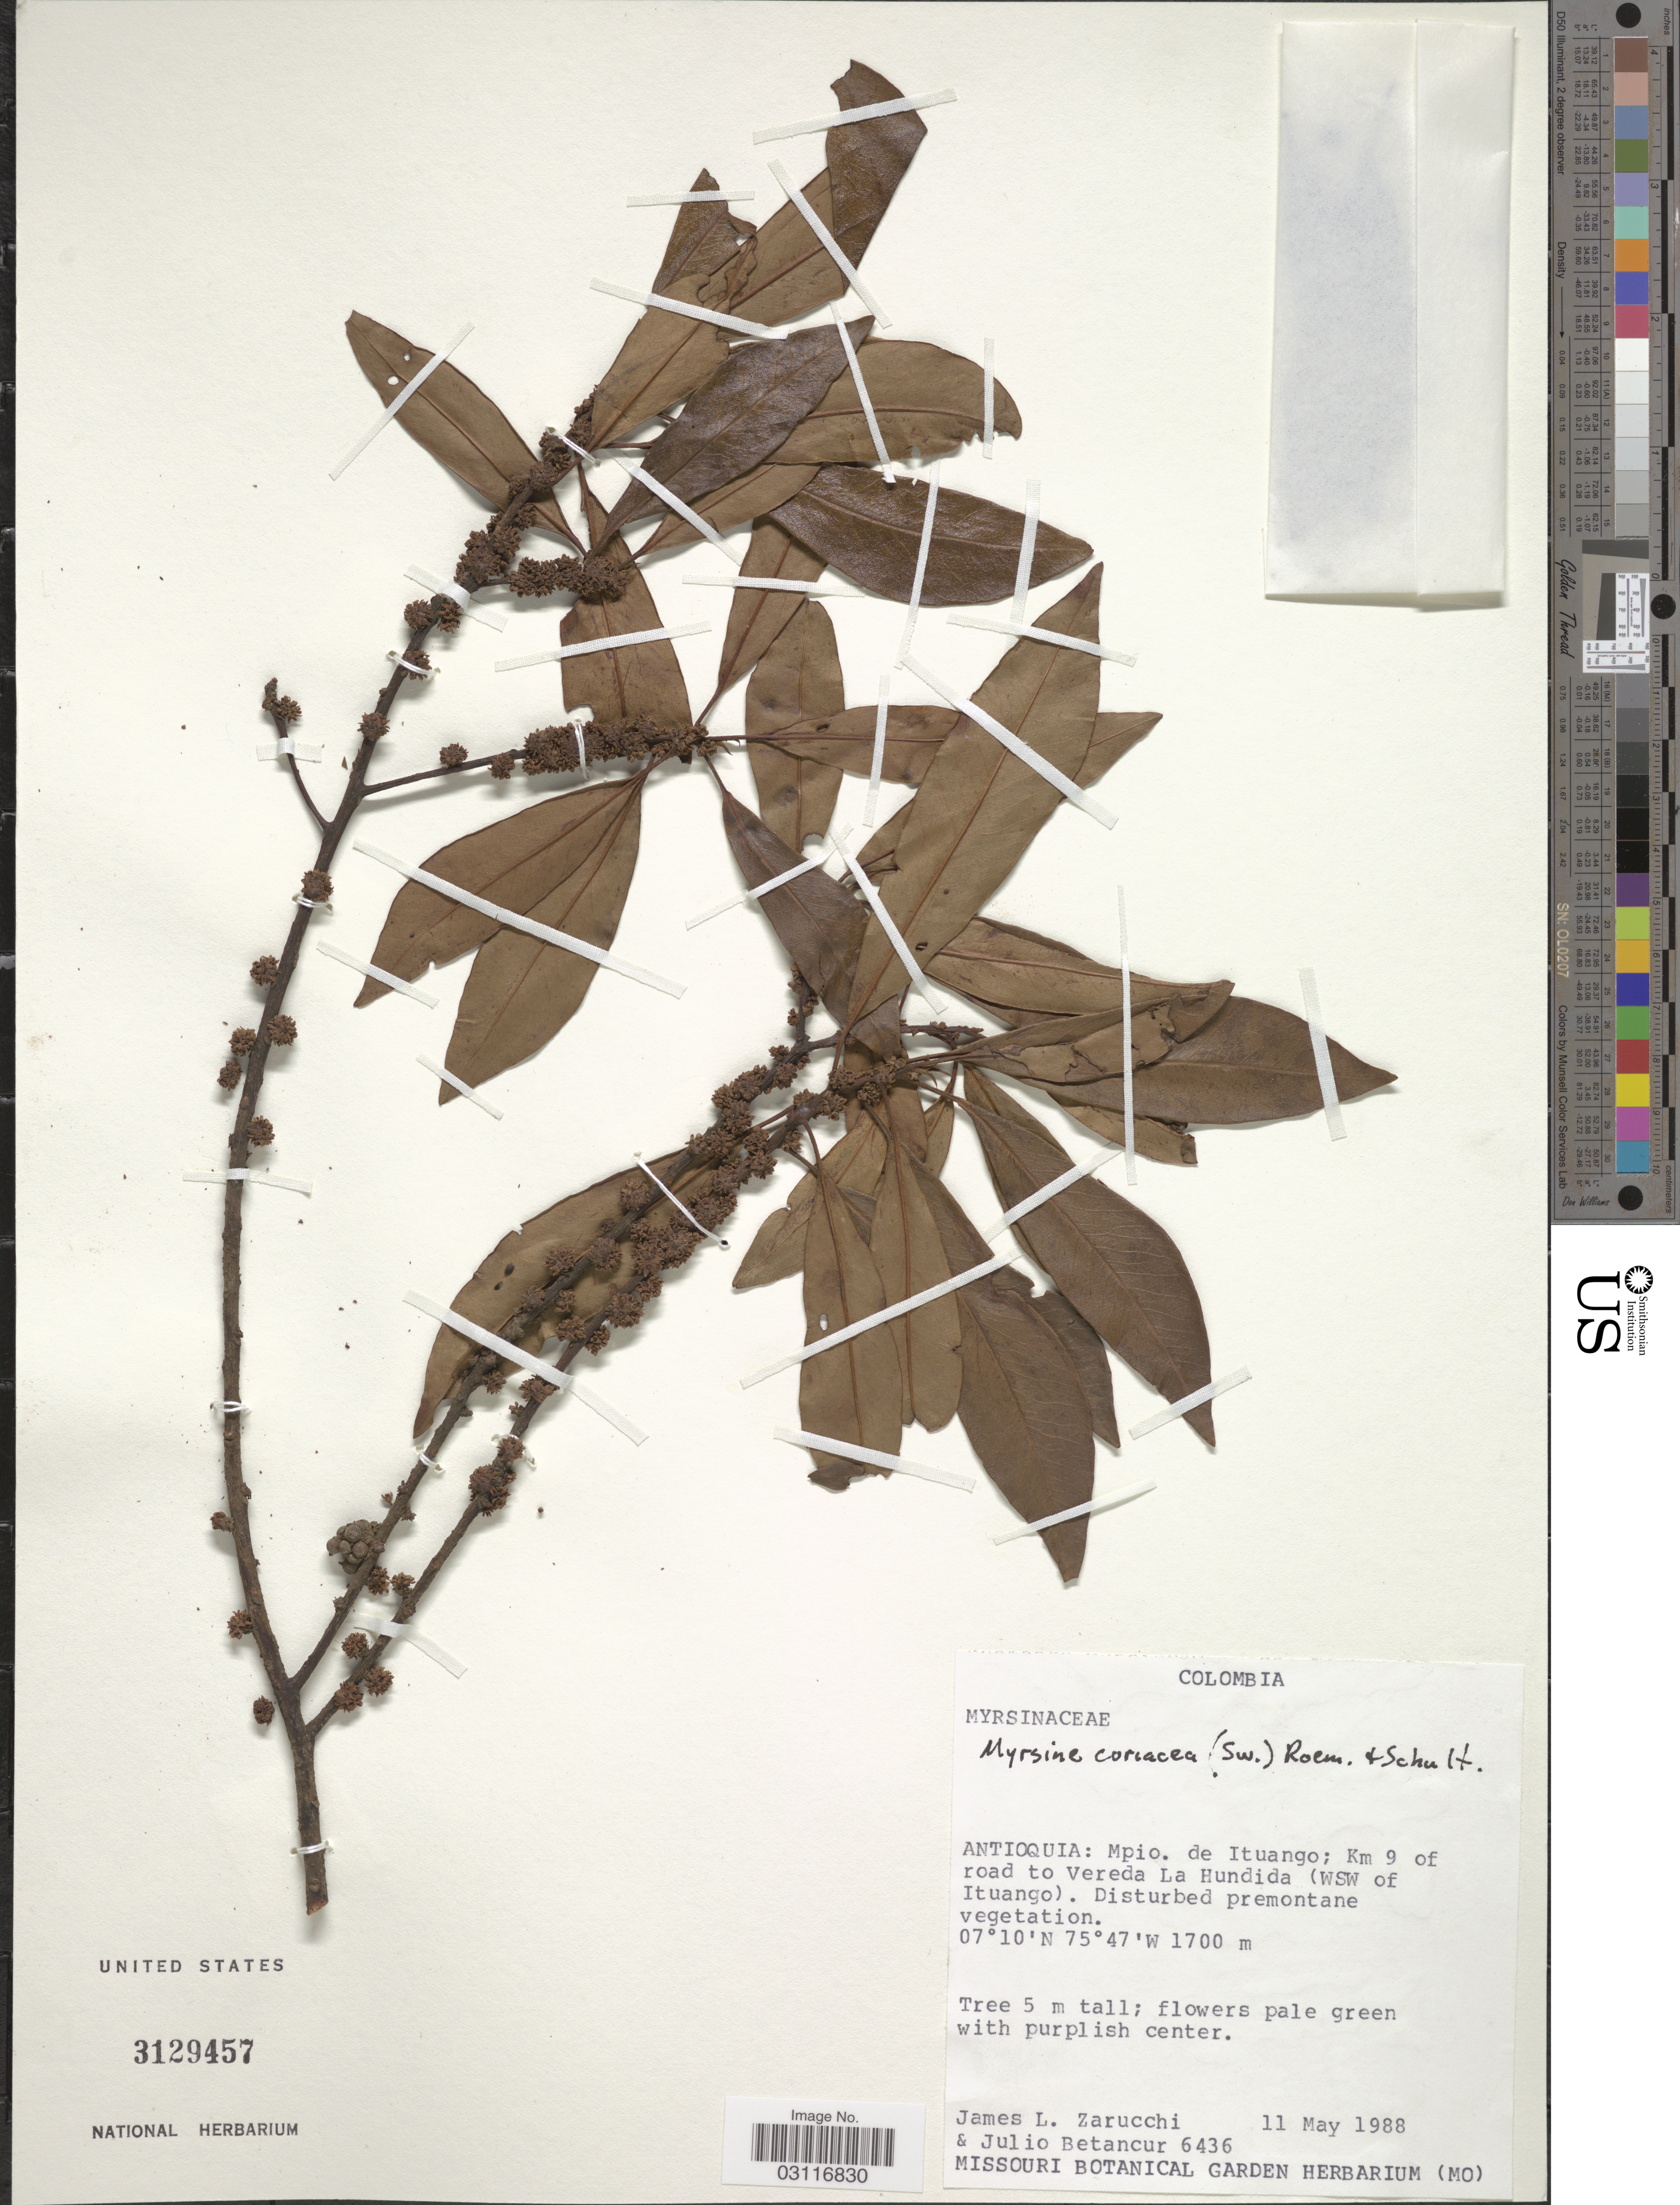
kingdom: Plantae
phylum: Tracheophyta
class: Magnoliopsida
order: Ericales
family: Primulaceae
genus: Myrsine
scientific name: Myrsine coriacea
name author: (Sw.) R. Br. ex Roem. & Schult.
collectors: J. L. Zarucchi & J. Betancur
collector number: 6436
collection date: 1988-05-11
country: Colombia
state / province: Antioquia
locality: Mpio. de Ituango; Km 9 of road to Vereda La Hundida (WSW of Ituango).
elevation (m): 1700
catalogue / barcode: US 3129457